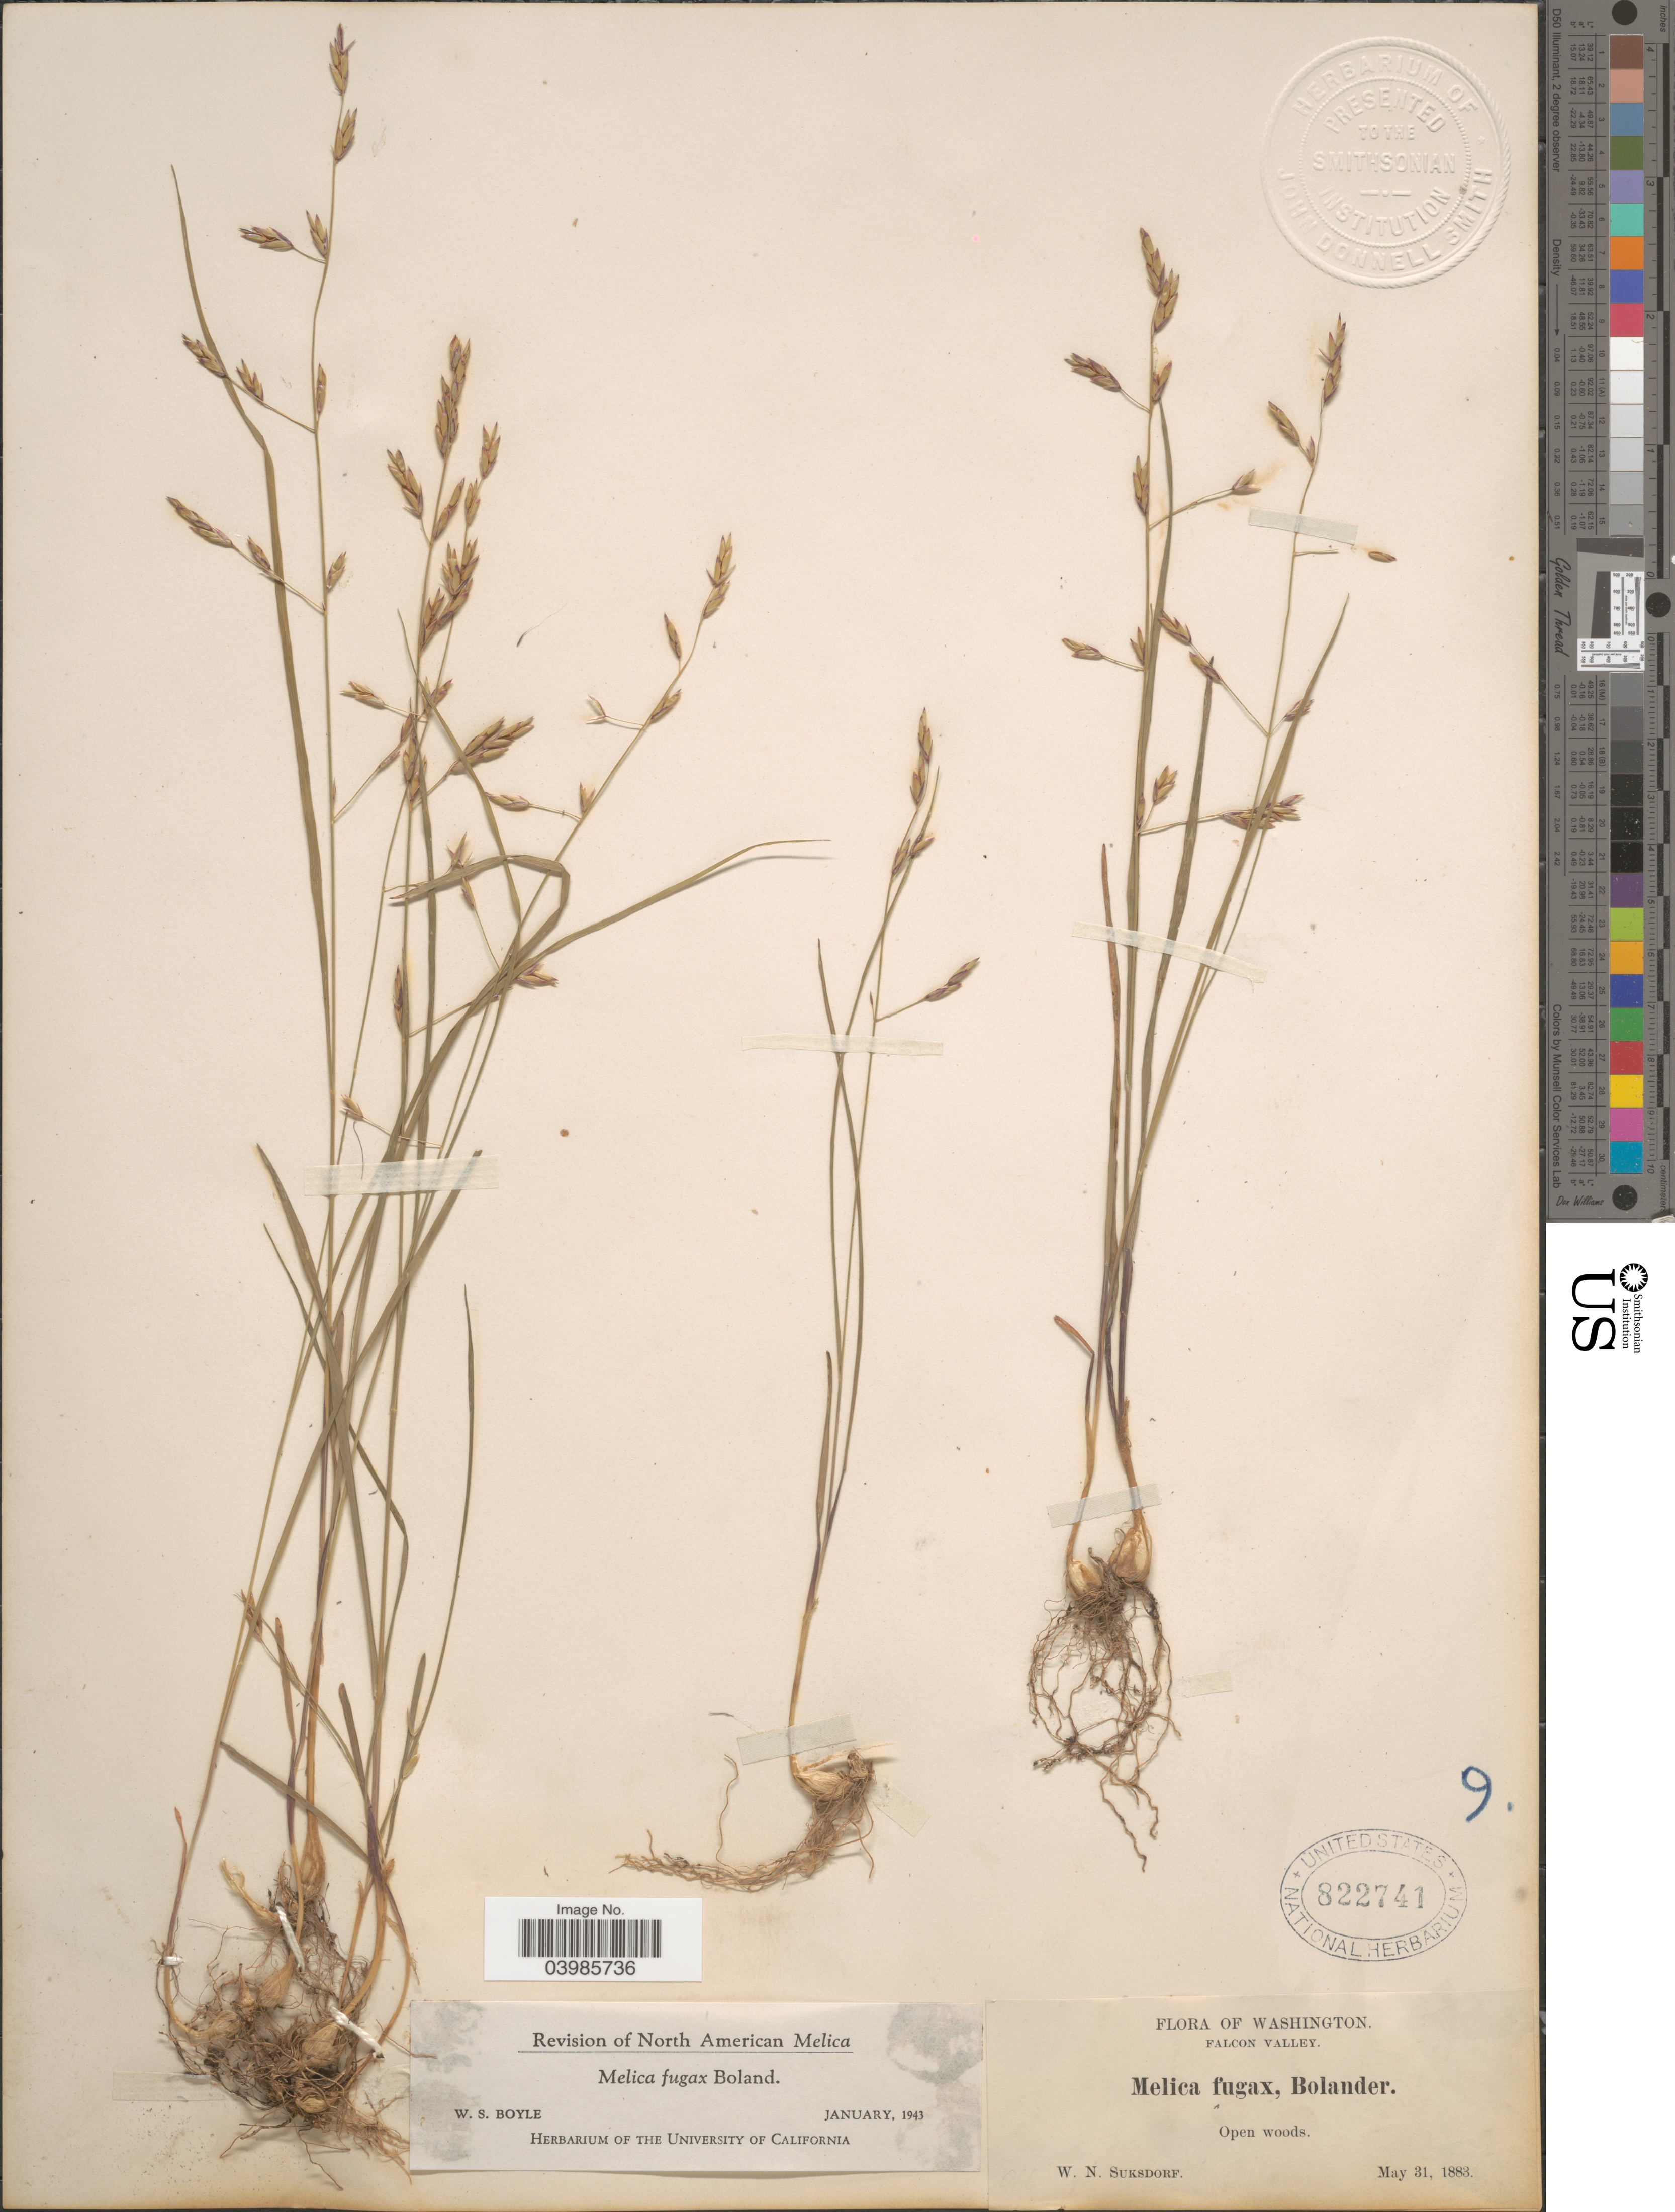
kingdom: Plantae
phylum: Tracheophyta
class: Liliopsida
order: Poales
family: Poaceae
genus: Melica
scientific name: Melica fugax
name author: Bol.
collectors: W. N. Suksdorf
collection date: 1883-05-31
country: United States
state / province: Washington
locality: Falcon Valley. Open woods.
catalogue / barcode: US 822741